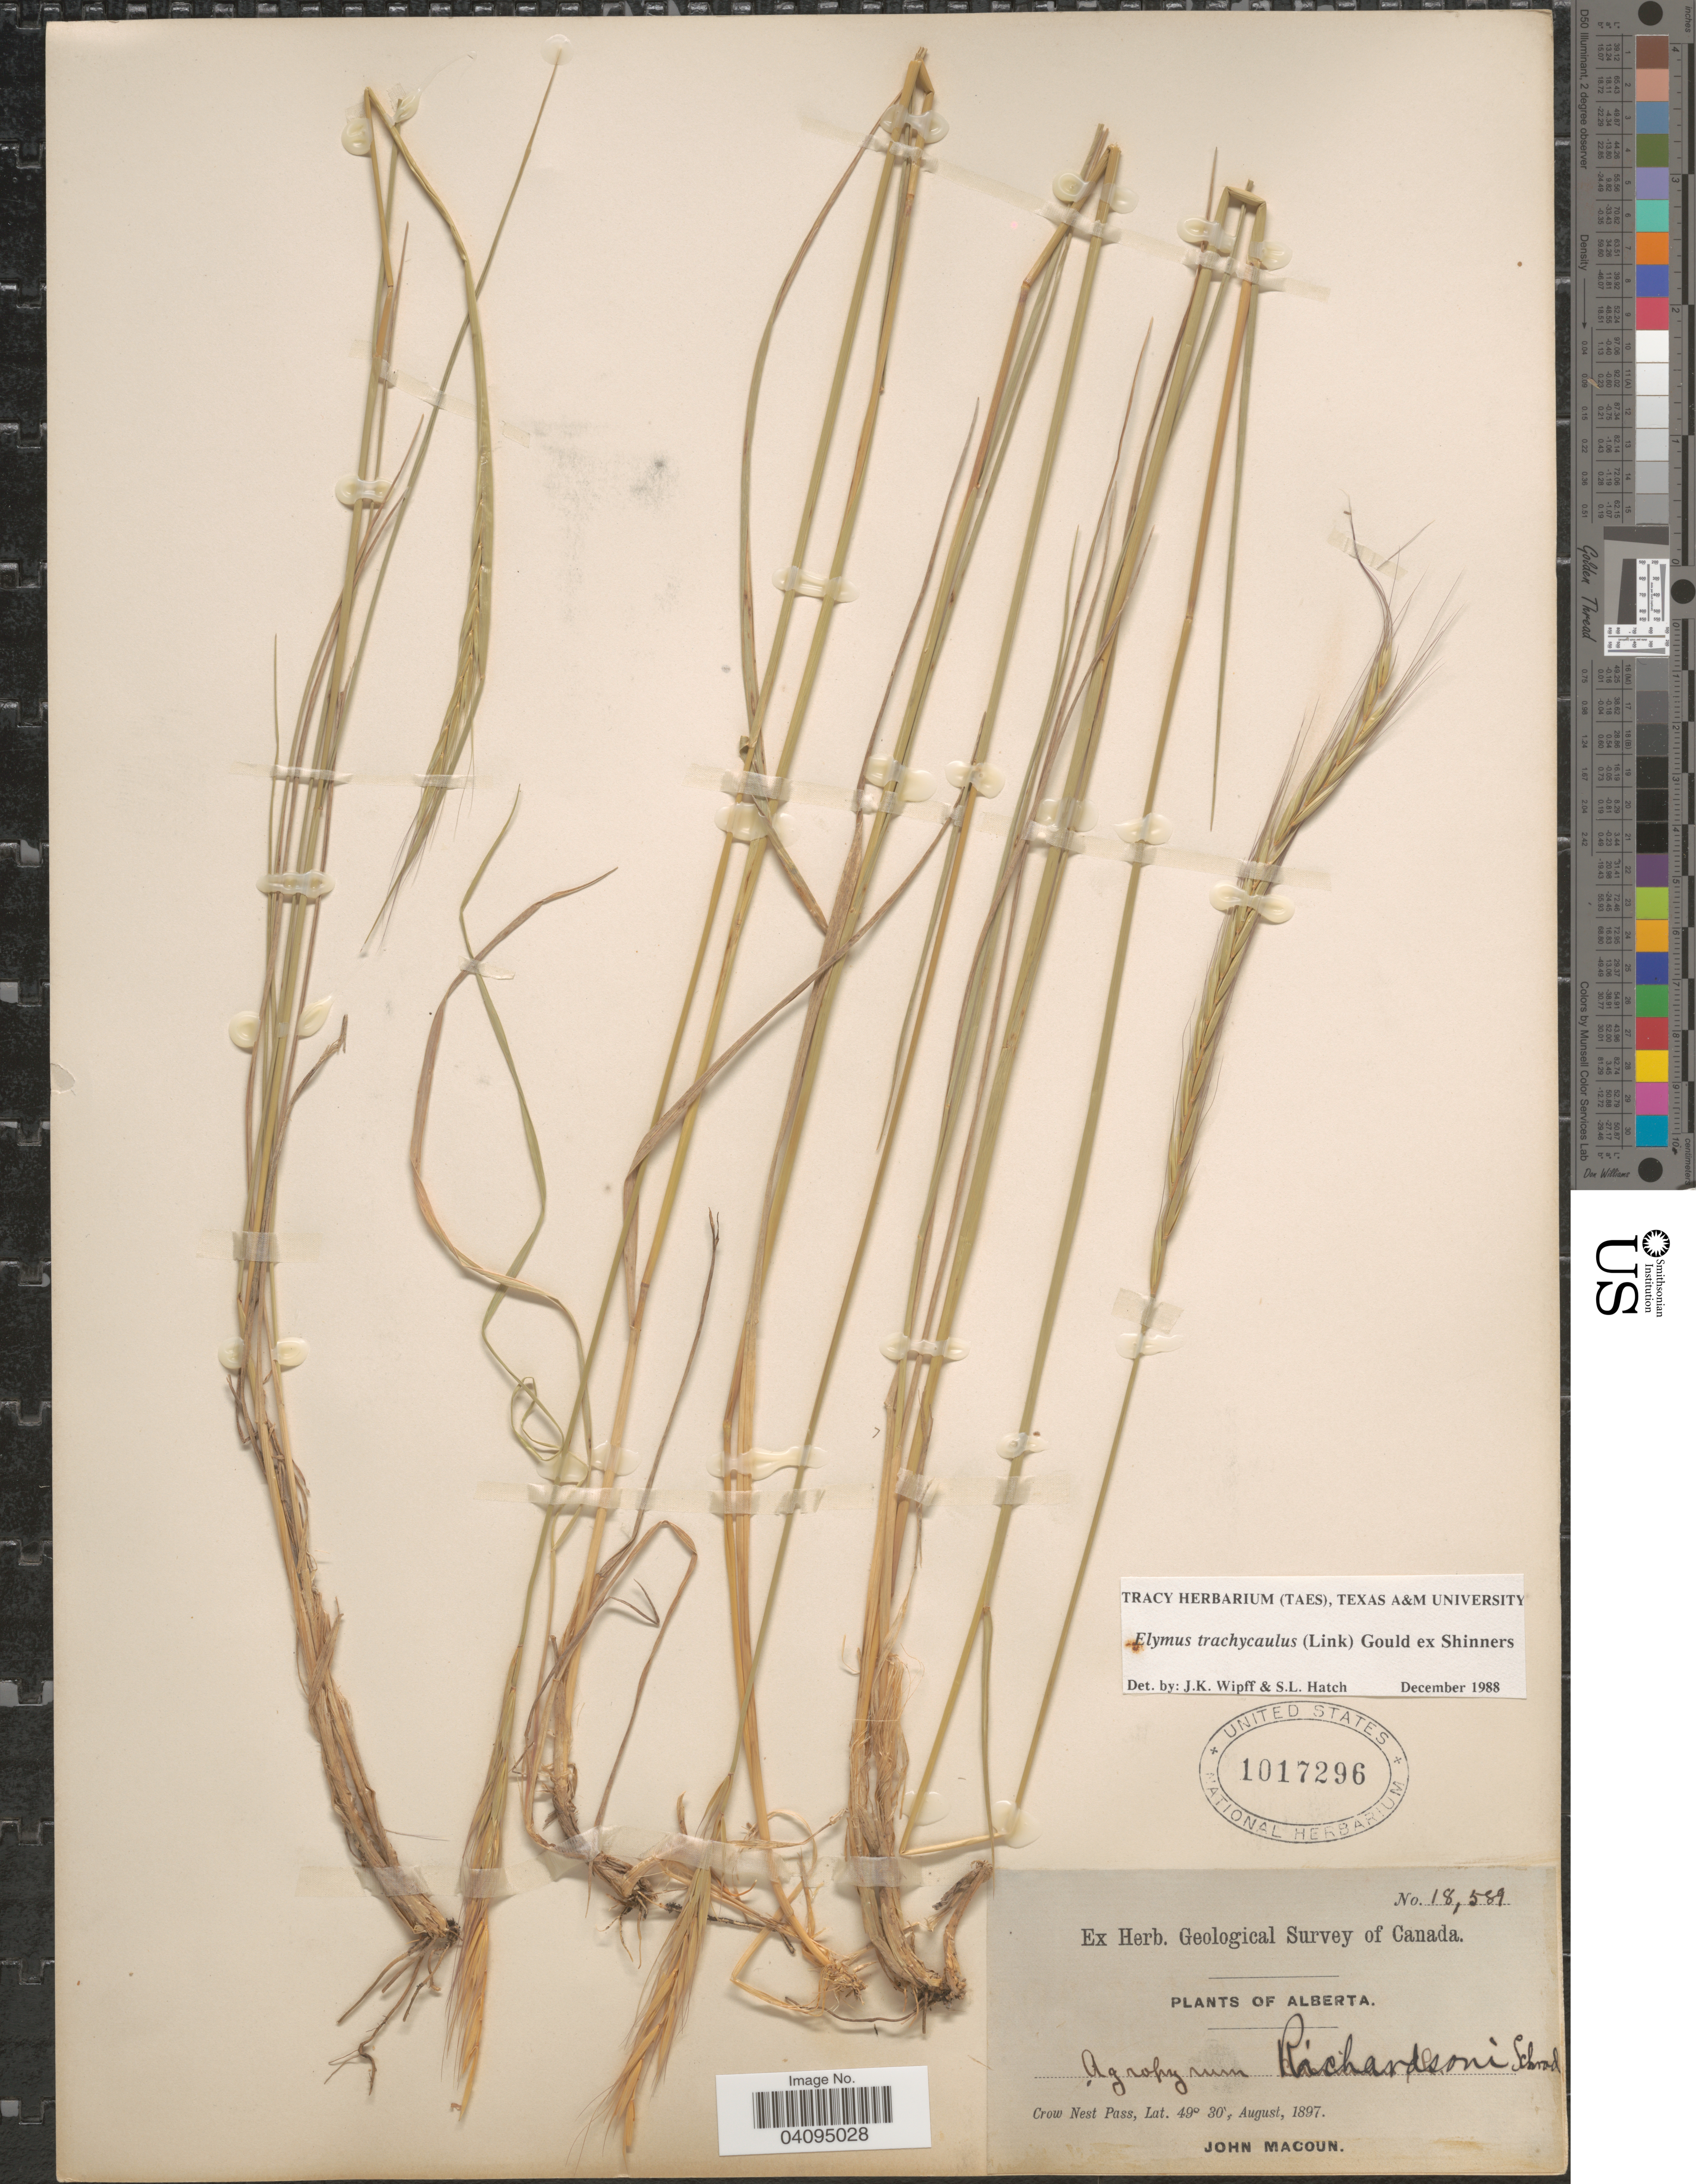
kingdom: Plantae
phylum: Tracheophyta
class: Liliopsida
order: Poales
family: Poaceae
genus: Elymus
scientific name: Elymus trachycaulus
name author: (Link) Gould ex Shinners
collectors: J. Macoun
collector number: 18589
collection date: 1897-08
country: Canada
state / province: Alberta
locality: Geological Survey of Canada. Crow Nest Pass.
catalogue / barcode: US 1017296